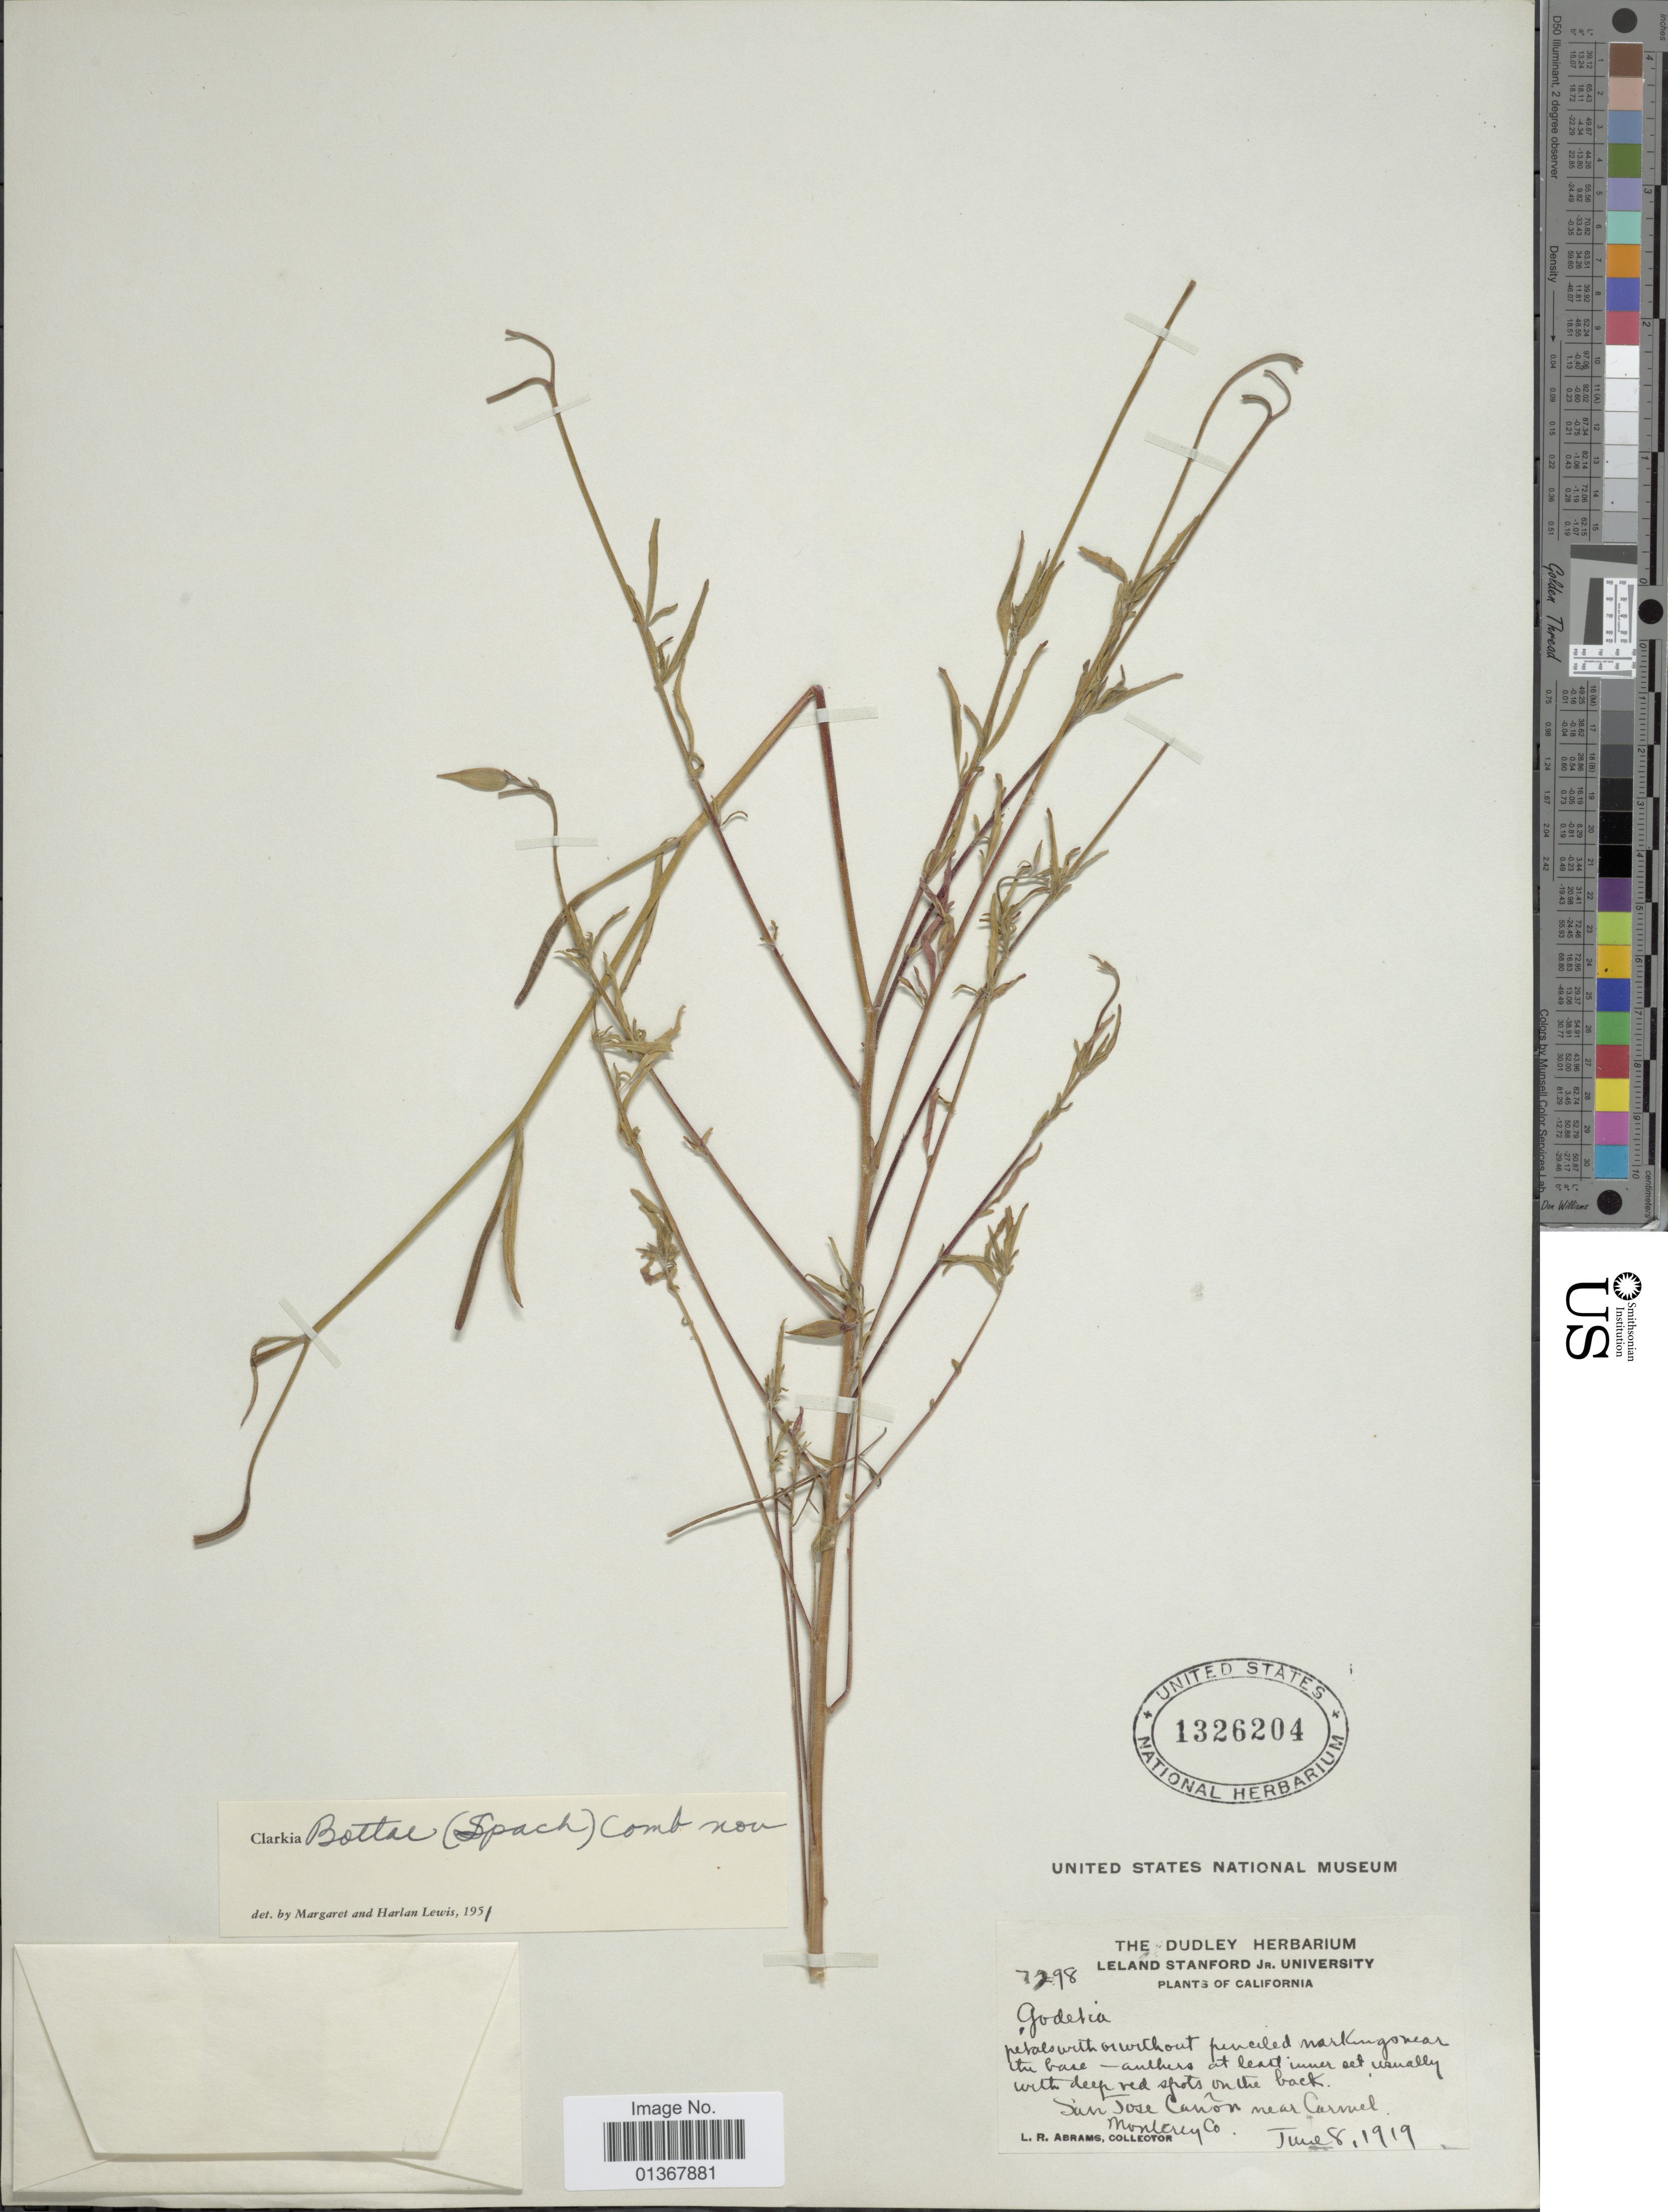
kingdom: Plantae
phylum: Tracheophyta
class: Magnoliopsida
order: Myrtales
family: Onagraceae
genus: Clarkia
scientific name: Clarkia bottae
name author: (Spach) F. H. Lewis & M.E. Lewis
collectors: L. Abrams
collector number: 7298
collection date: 1919-06-08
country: United States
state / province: California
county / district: Monterey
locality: San Jose Cañon near Carmel, Monterey Co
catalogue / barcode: US 1326204